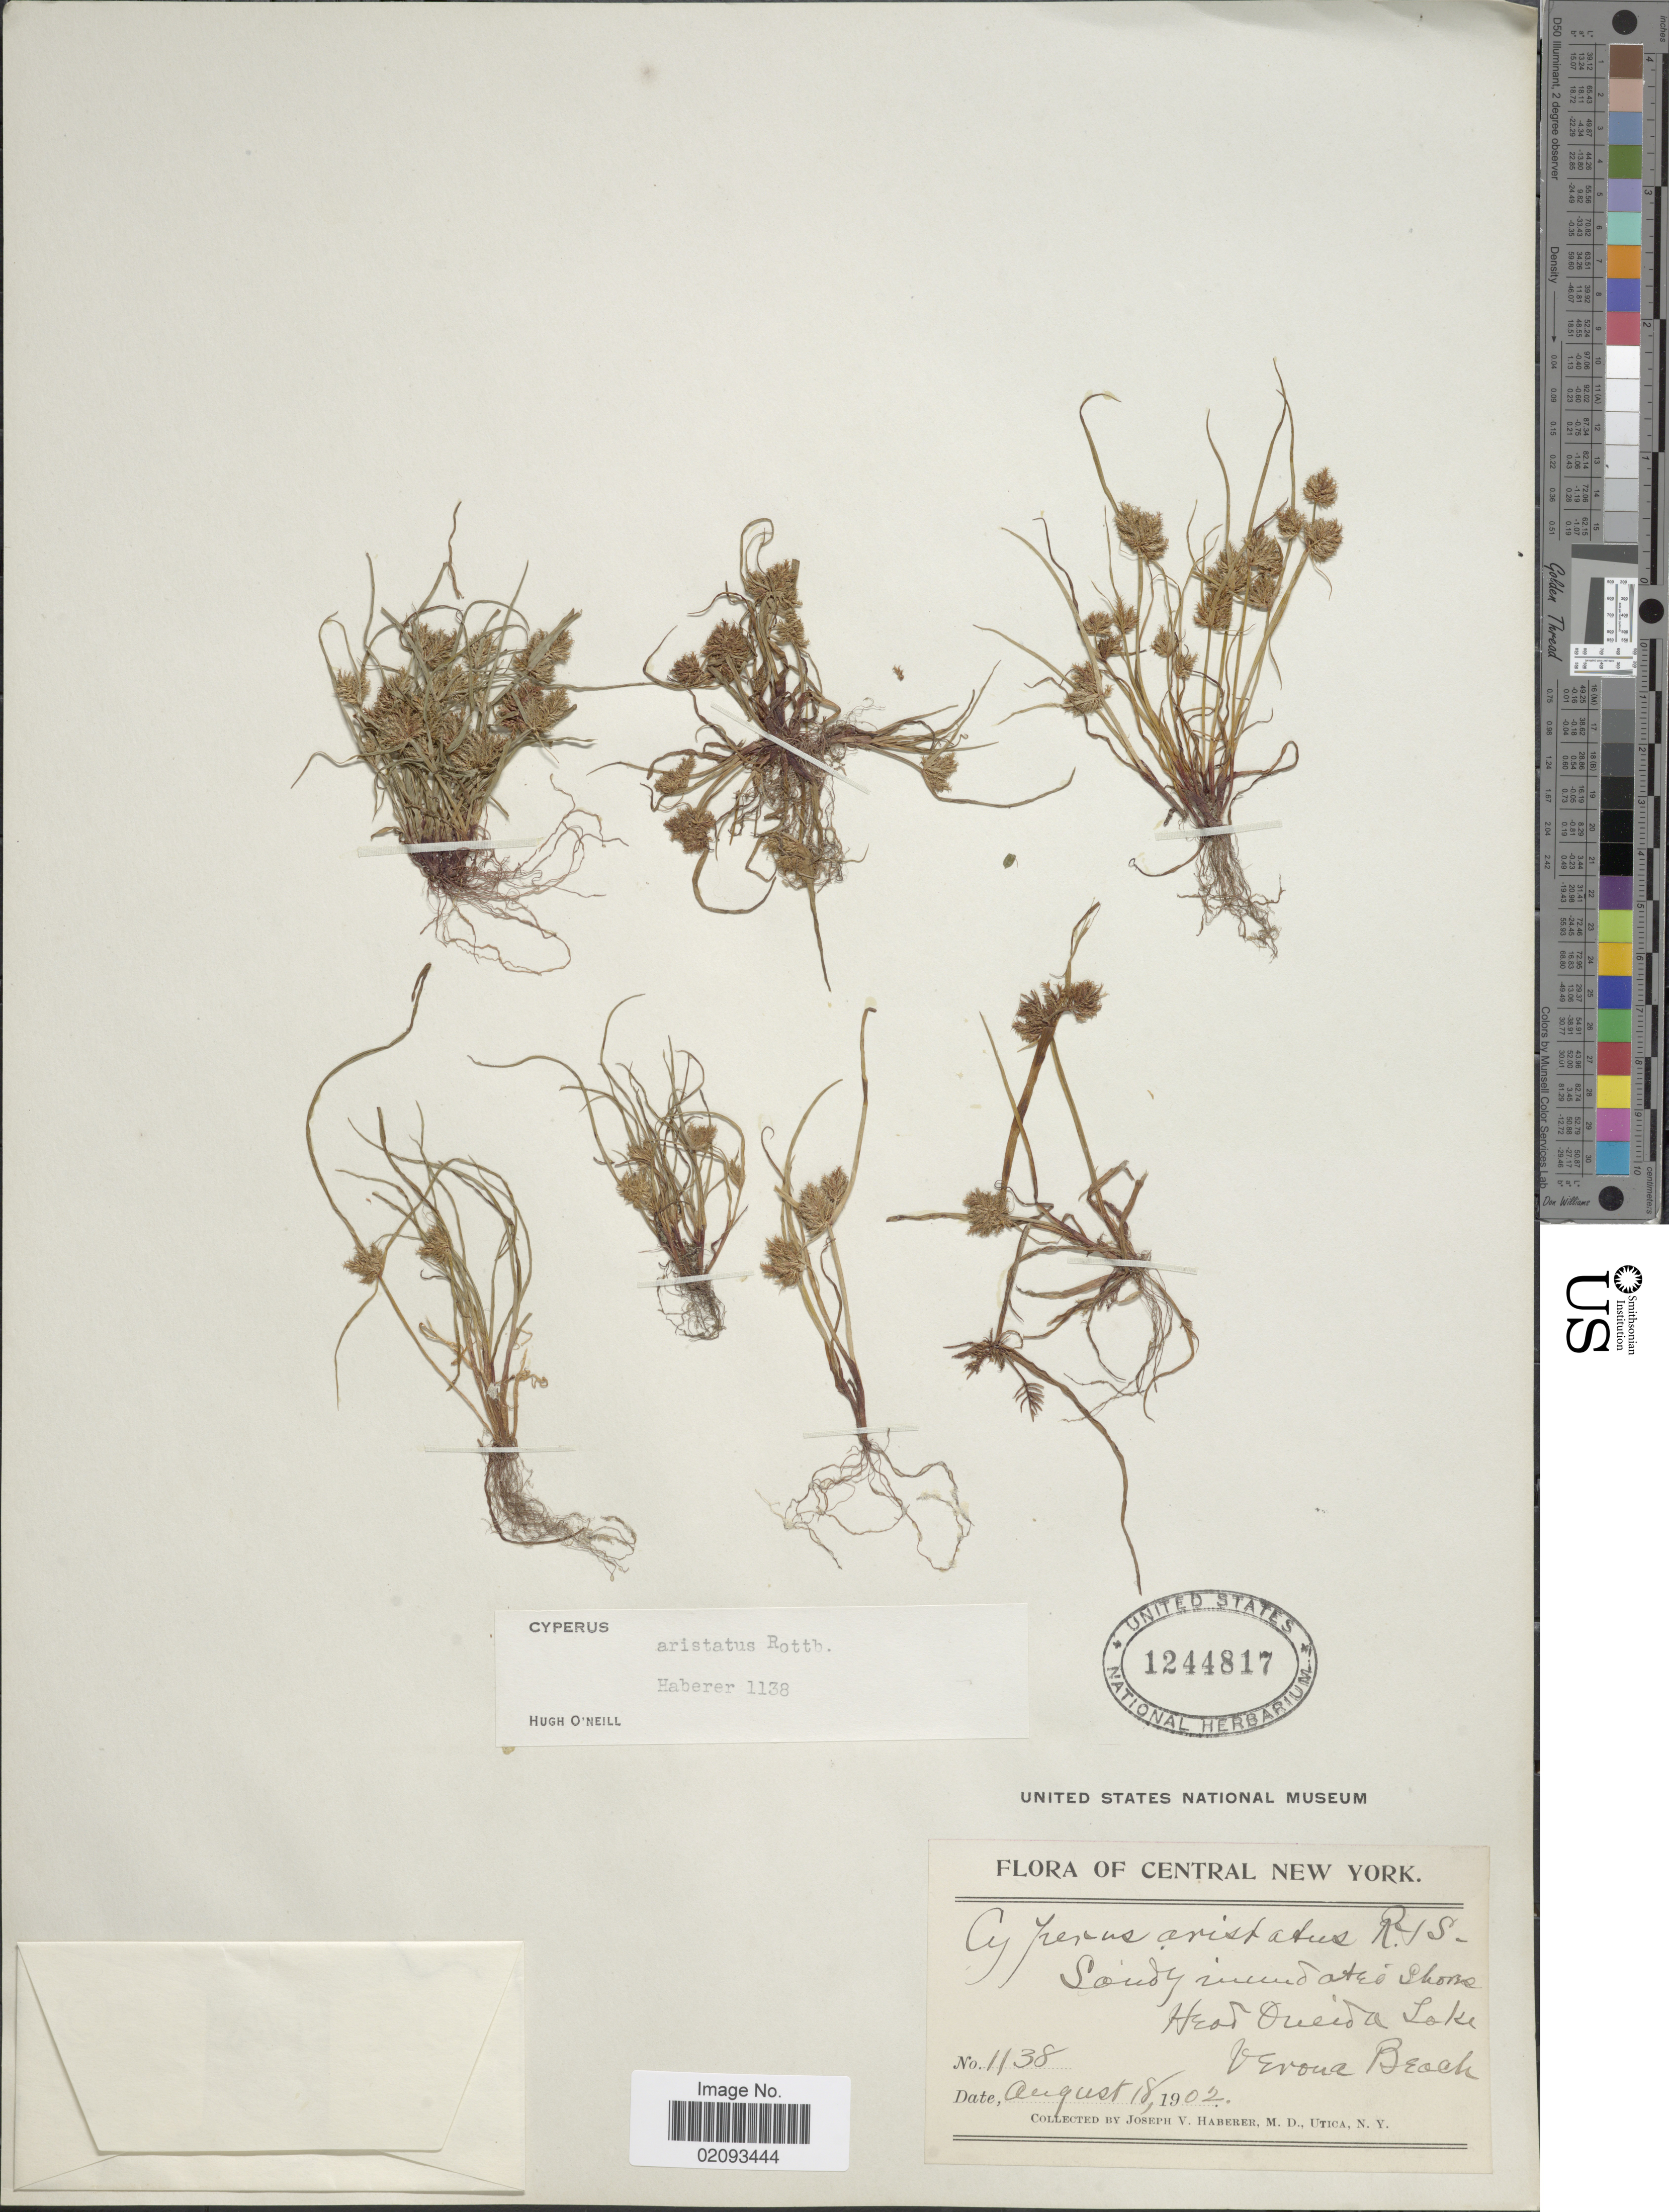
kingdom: Plantae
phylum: Tracheophyta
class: Liliopsida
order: Poales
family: Cyperaceae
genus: Cyperus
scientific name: Cyperus squarrosus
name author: L.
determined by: Strong, Mark T., (BOT), Smithsonian Institution - National Museum of Natural History (UNITED STATES)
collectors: J. V. Haberer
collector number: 1138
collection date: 1902-08-18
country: United States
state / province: New York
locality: Central New York, Head Oneida Lake, Verona Beach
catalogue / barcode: US 1244817